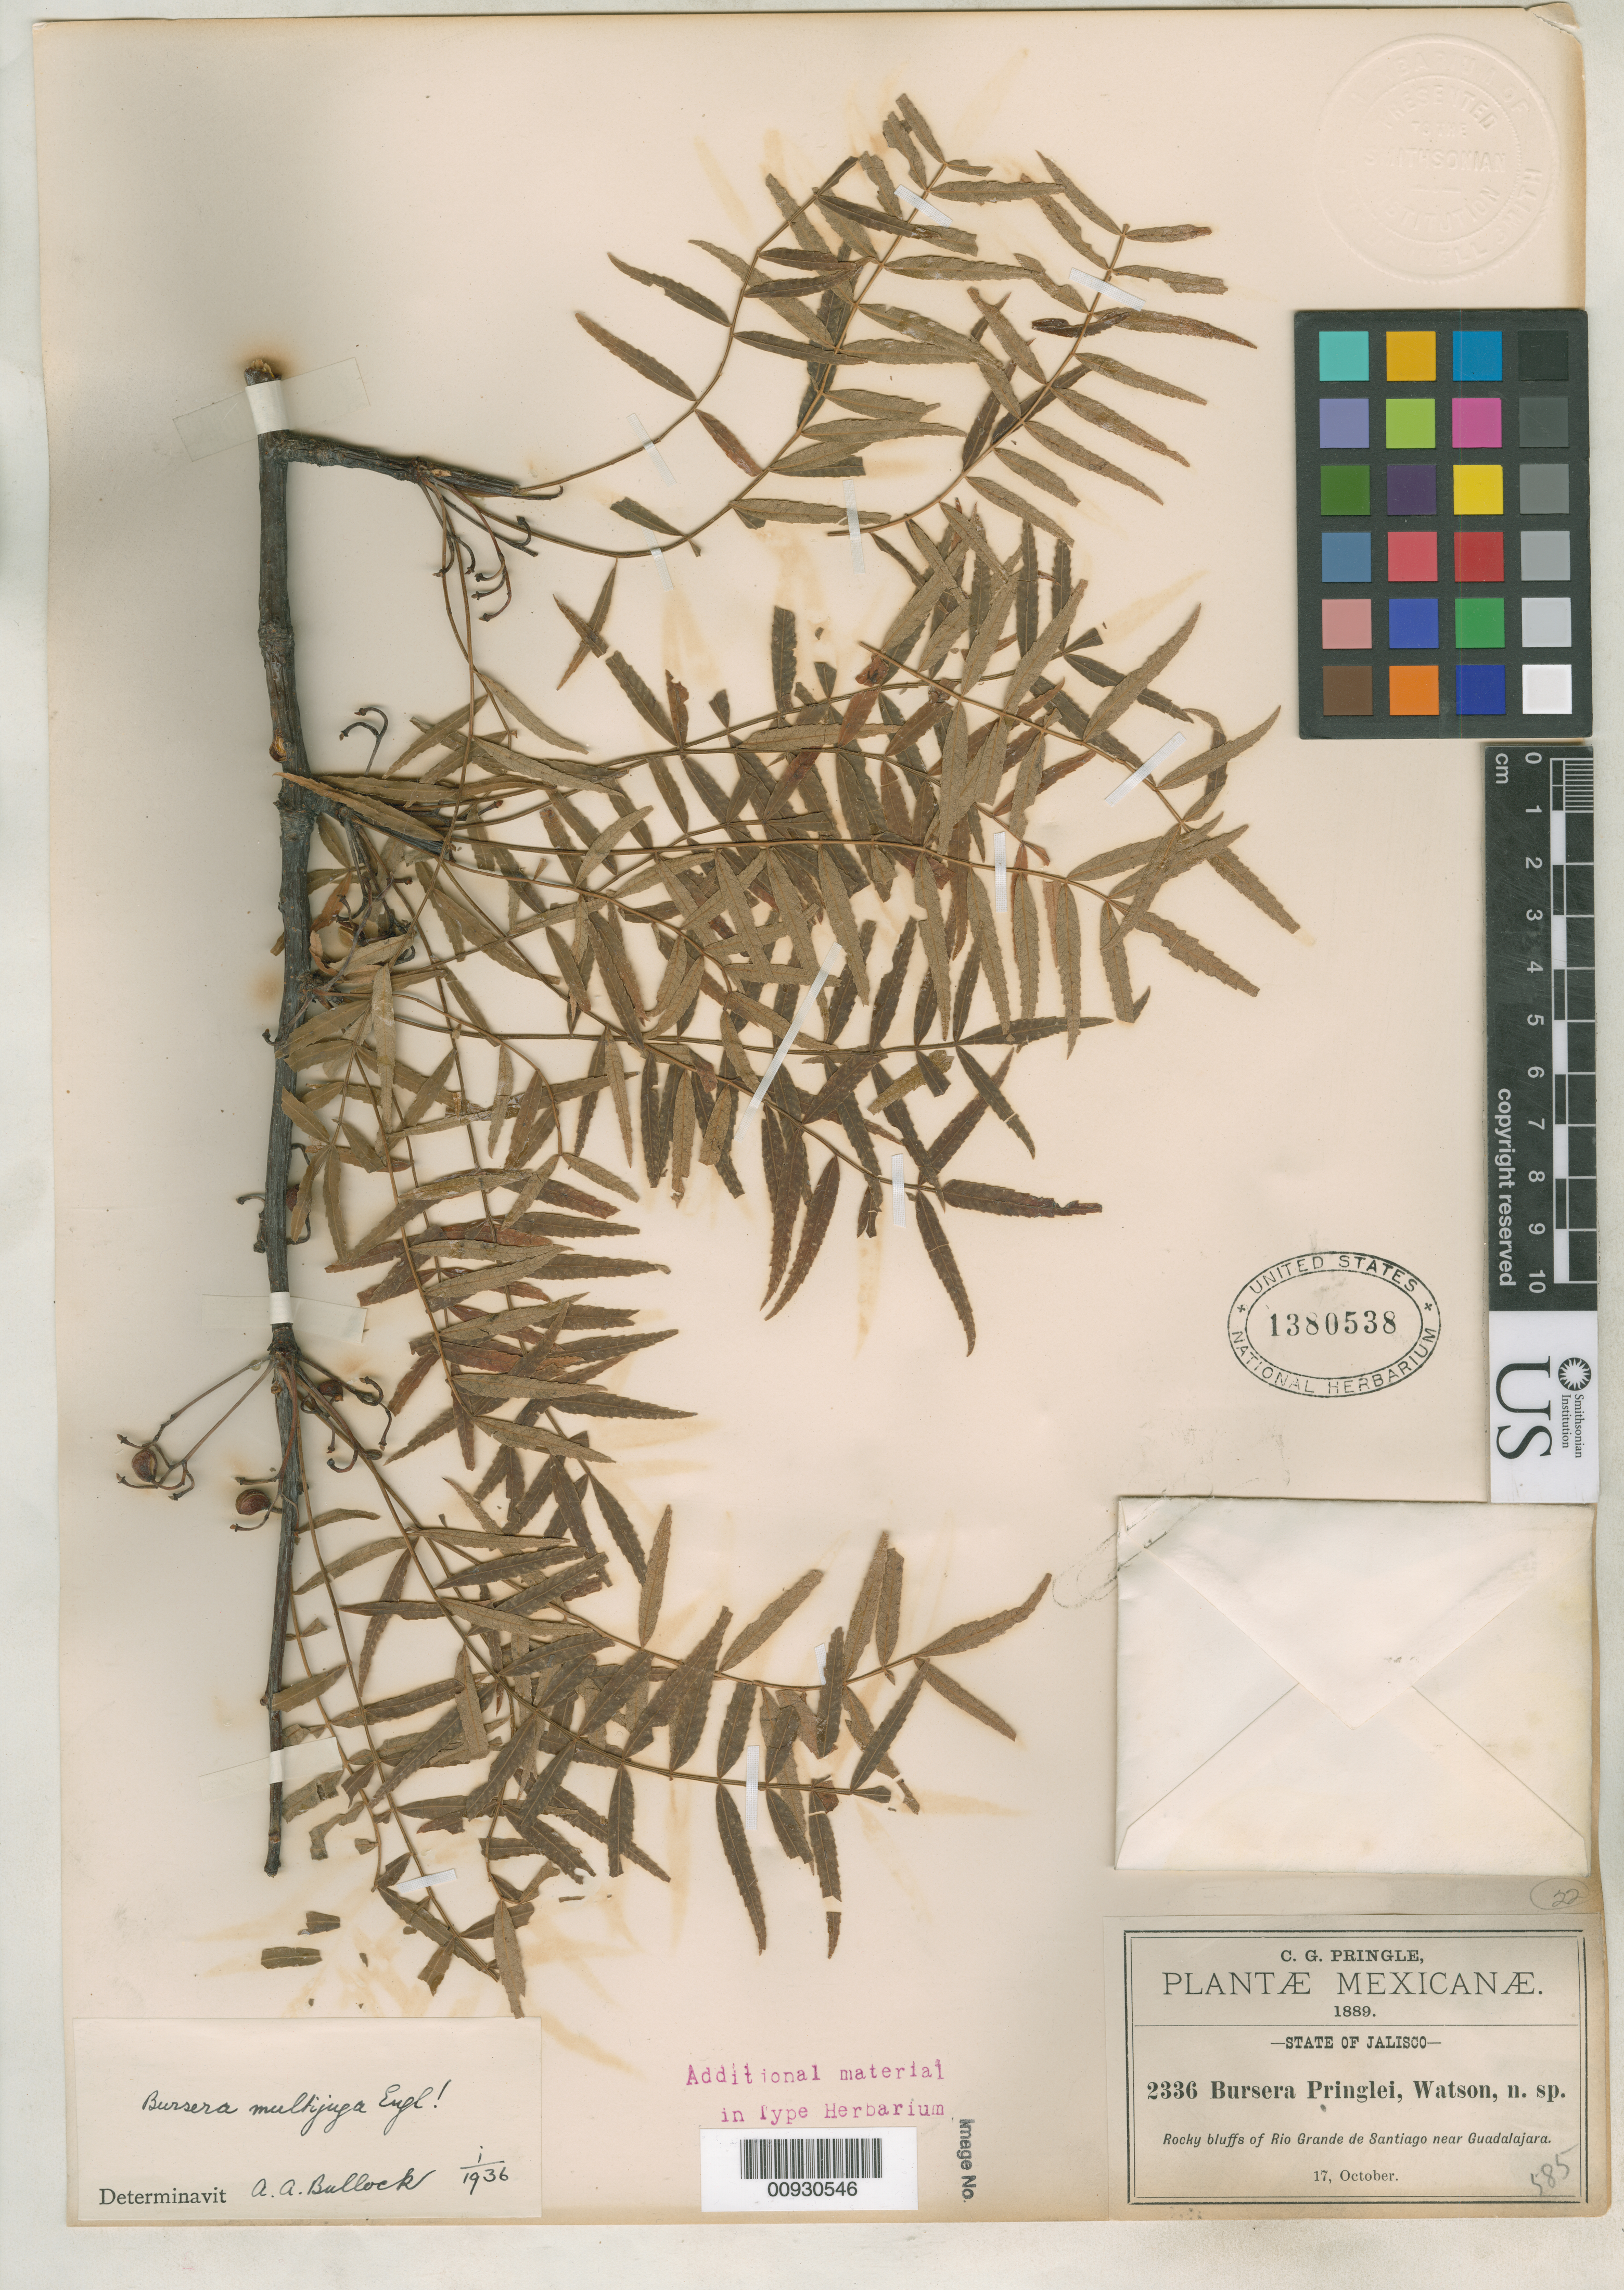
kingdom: Plantae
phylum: Tracheophyta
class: Magnoliopsida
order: Sapindales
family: Burseraceae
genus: Bursera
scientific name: Bursera pringlei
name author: S. Watson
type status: Isotype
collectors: C. G. Pringle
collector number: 2336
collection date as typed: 17 Oct 1889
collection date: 1889-10-17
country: Mexico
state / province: Jalisco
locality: Río Grande de Santiago, near Guadalajara.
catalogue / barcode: US 1380538